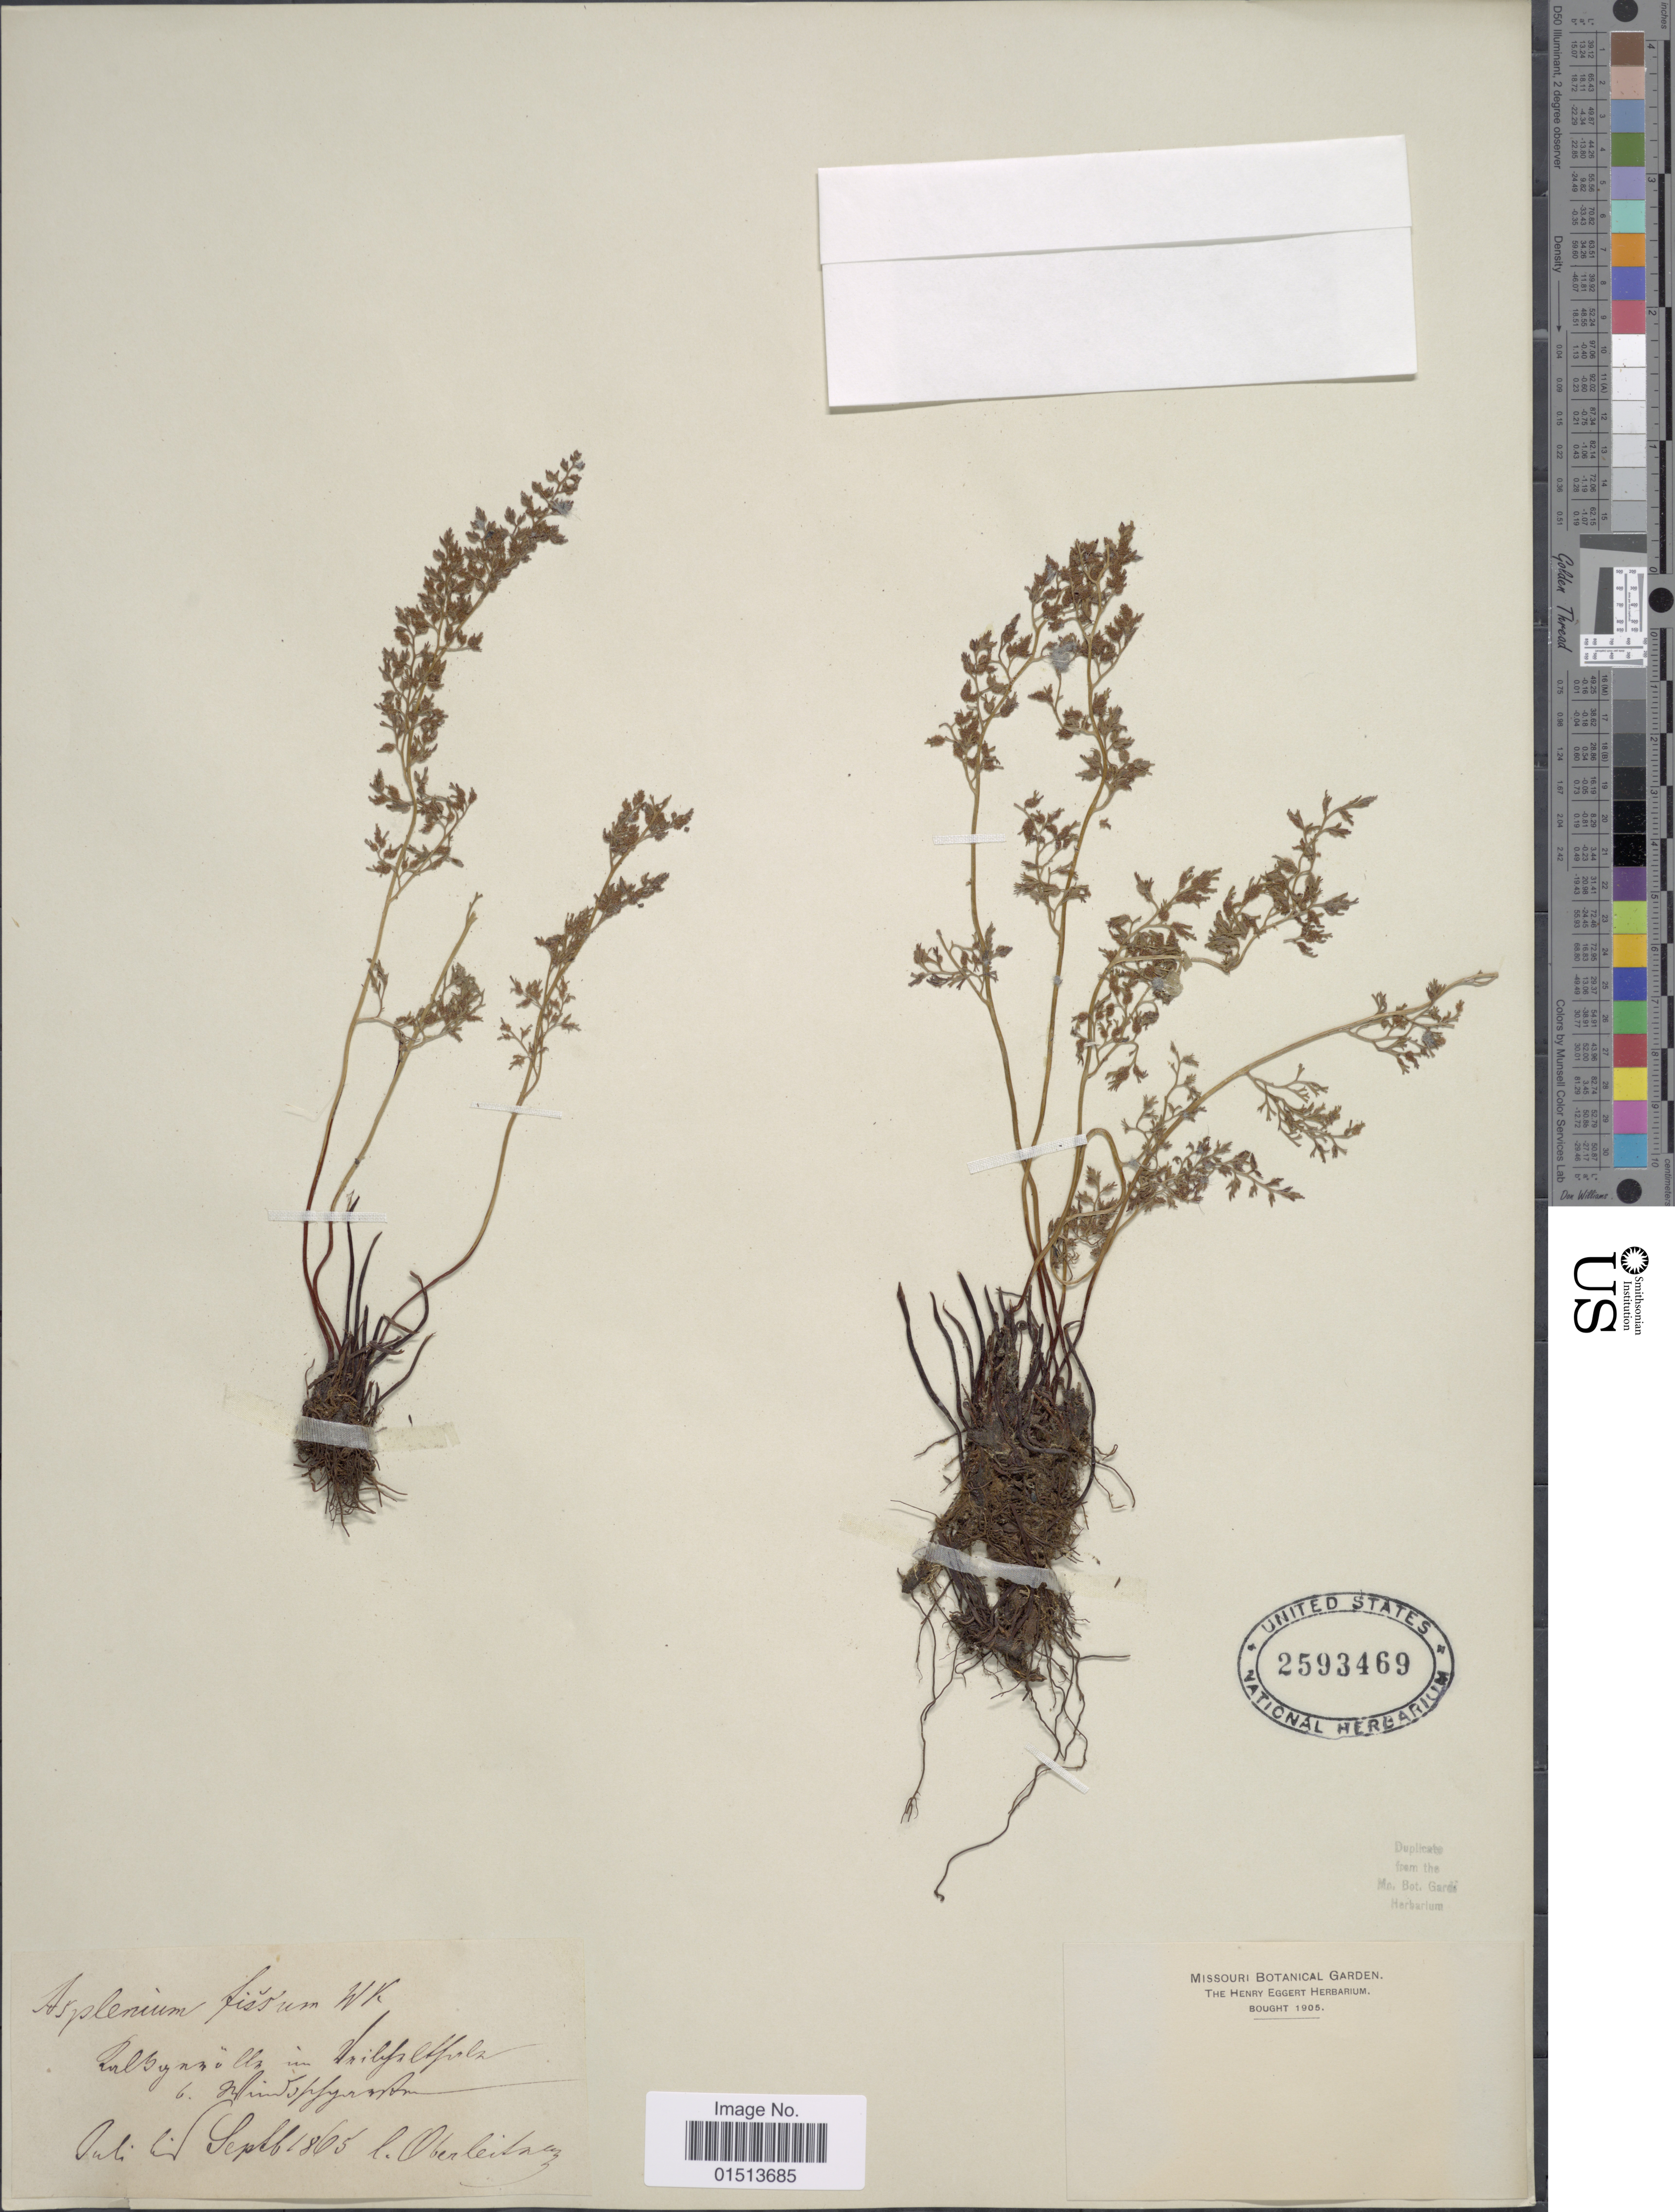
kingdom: Plantae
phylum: Tracheophyta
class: Polypodiopsida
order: Polypodiales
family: Aspleniaceae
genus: Asplenium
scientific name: Asplenium fissum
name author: Willd.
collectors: Oberleitner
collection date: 1865-07/1865-09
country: Austria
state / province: Oberosterreich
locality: Zulbynnulln in Unilifslflulz b. Mflundspfyrfom. [interpreted]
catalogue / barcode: US 2593469